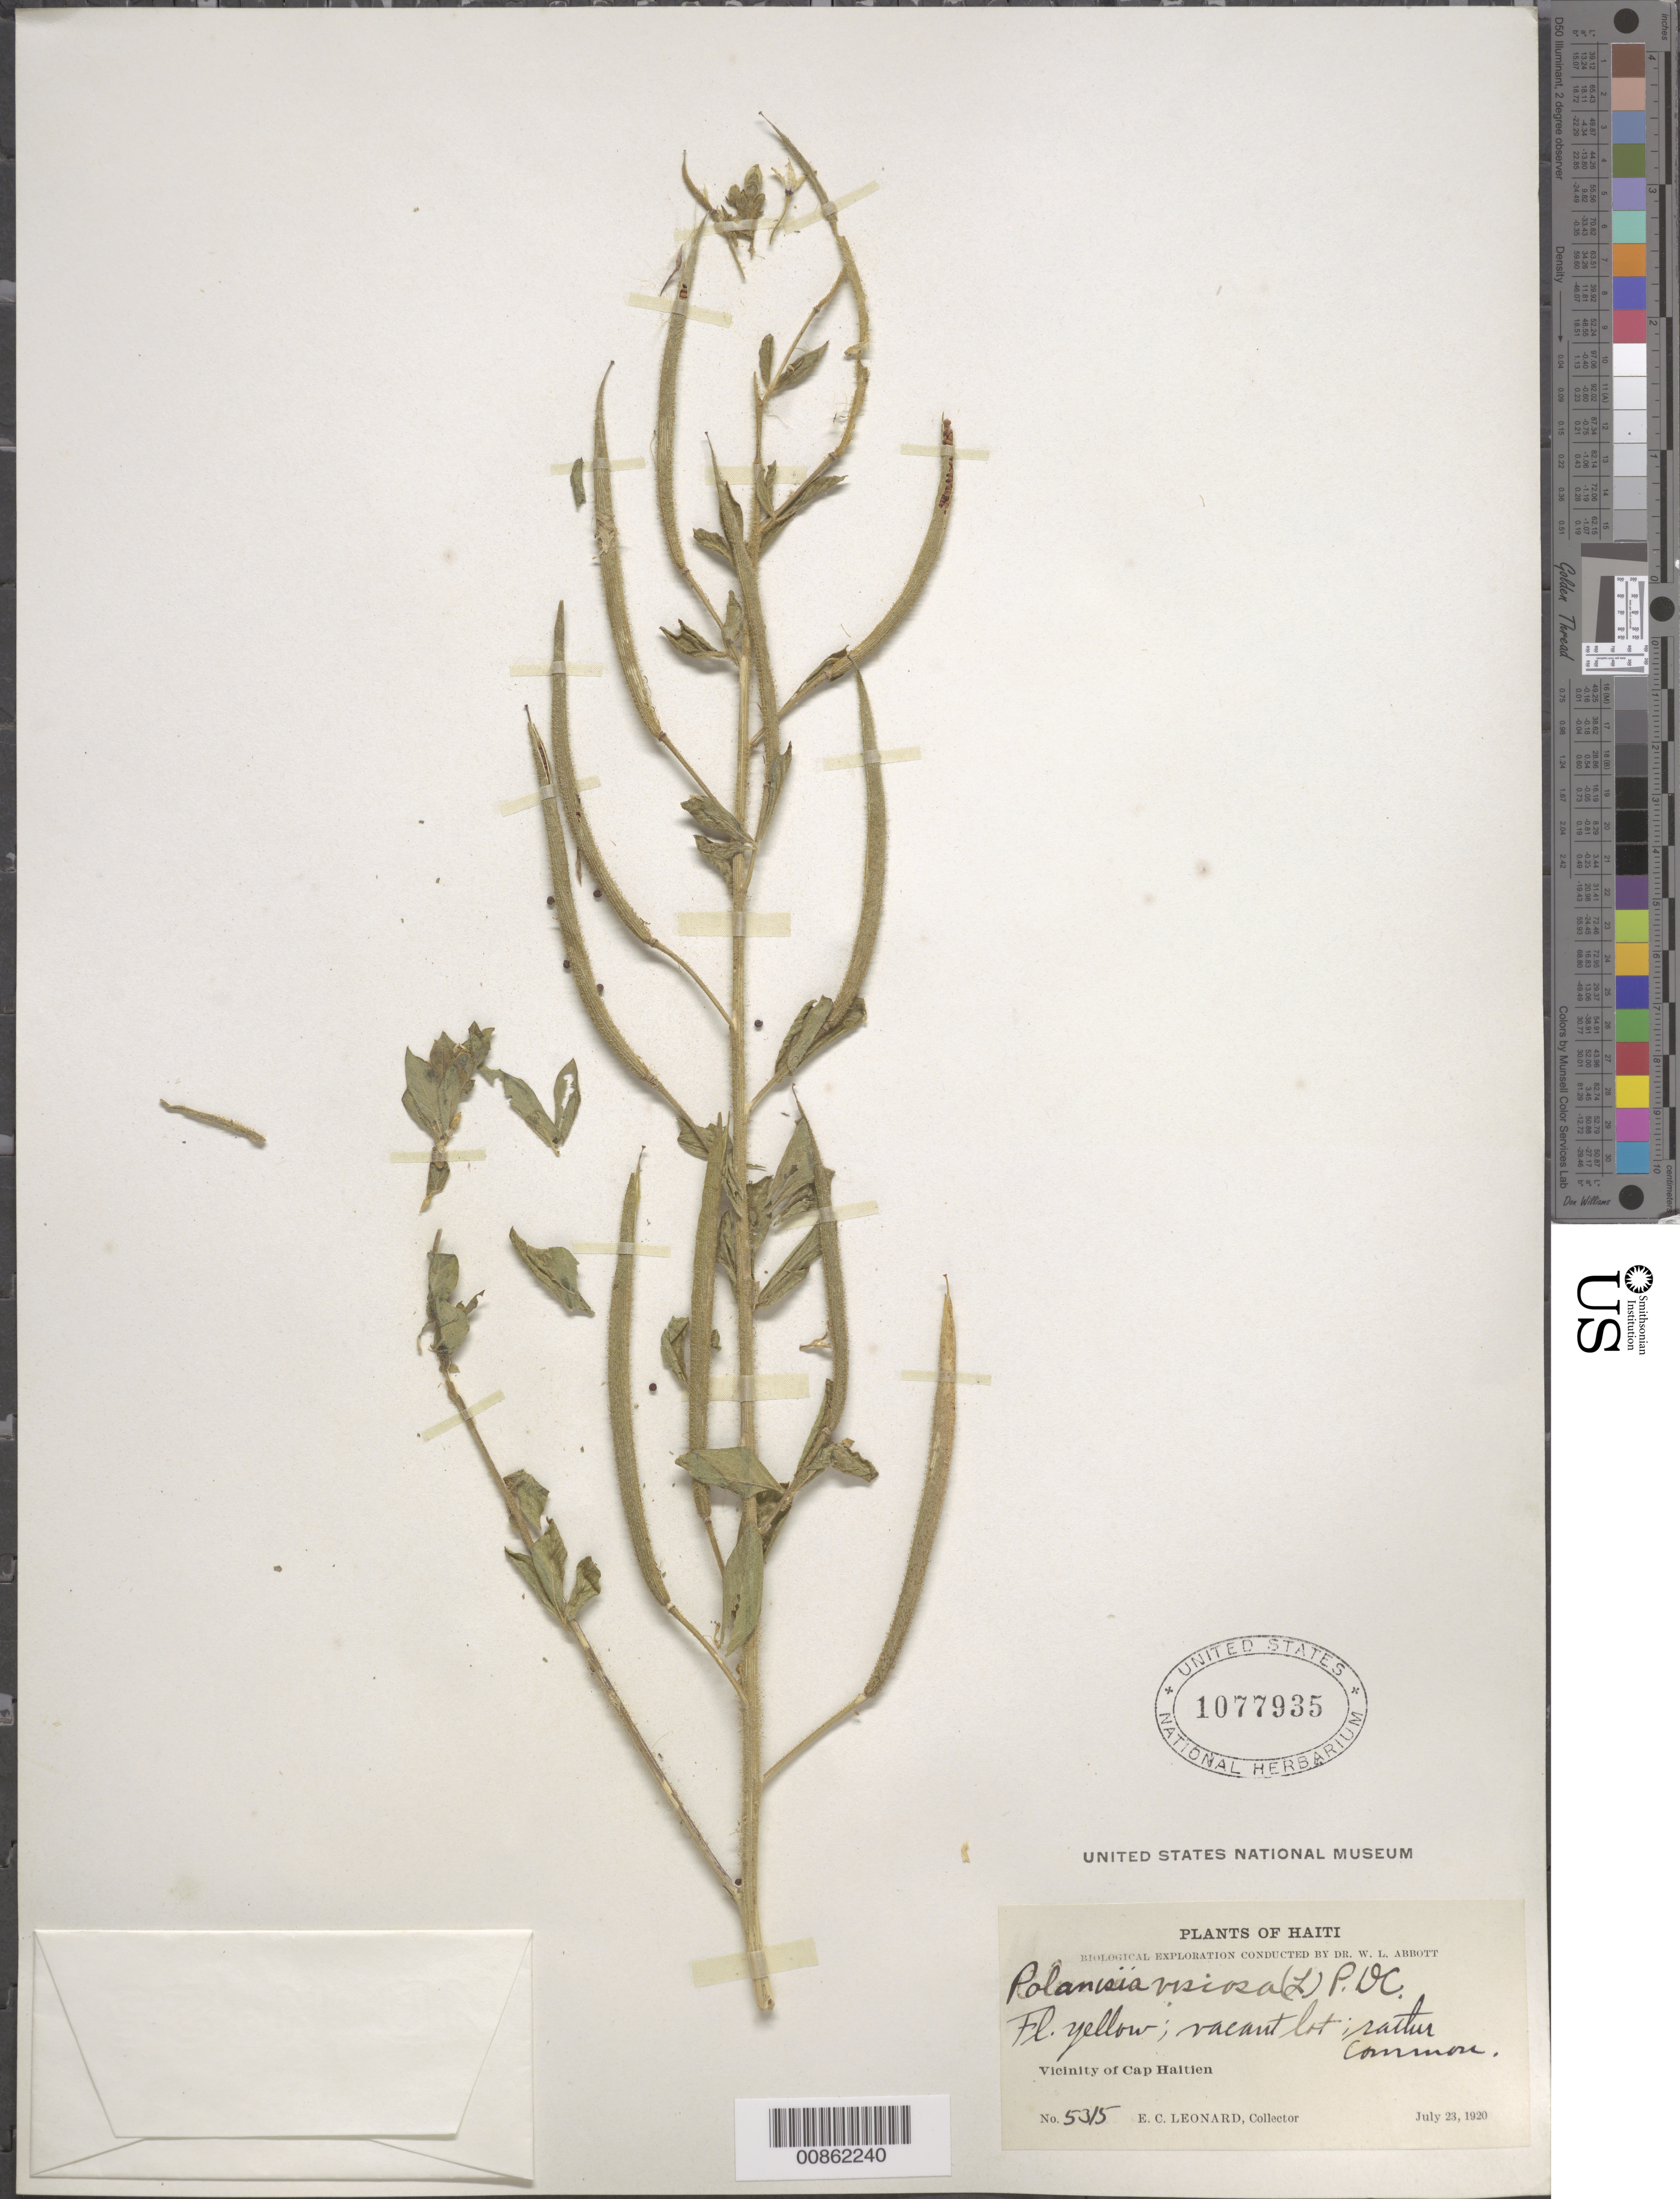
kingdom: Plantae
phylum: Tracheophyta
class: Magnoliopsida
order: Brassicales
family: Cleomaceae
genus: Arivela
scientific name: Arivela viscosa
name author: (L.) Raf.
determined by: Strong, M. T., (US), Smithsonian Institution - National Museum of Natural History (UNITED STATES)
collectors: E. C. Leonard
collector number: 5315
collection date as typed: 23 Jul 1920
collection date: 1920-07-23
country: Haiti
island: Hispaniola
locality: Vicinity of Cap Haïtien.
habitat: Vacant lot.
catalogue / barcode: US 1077935